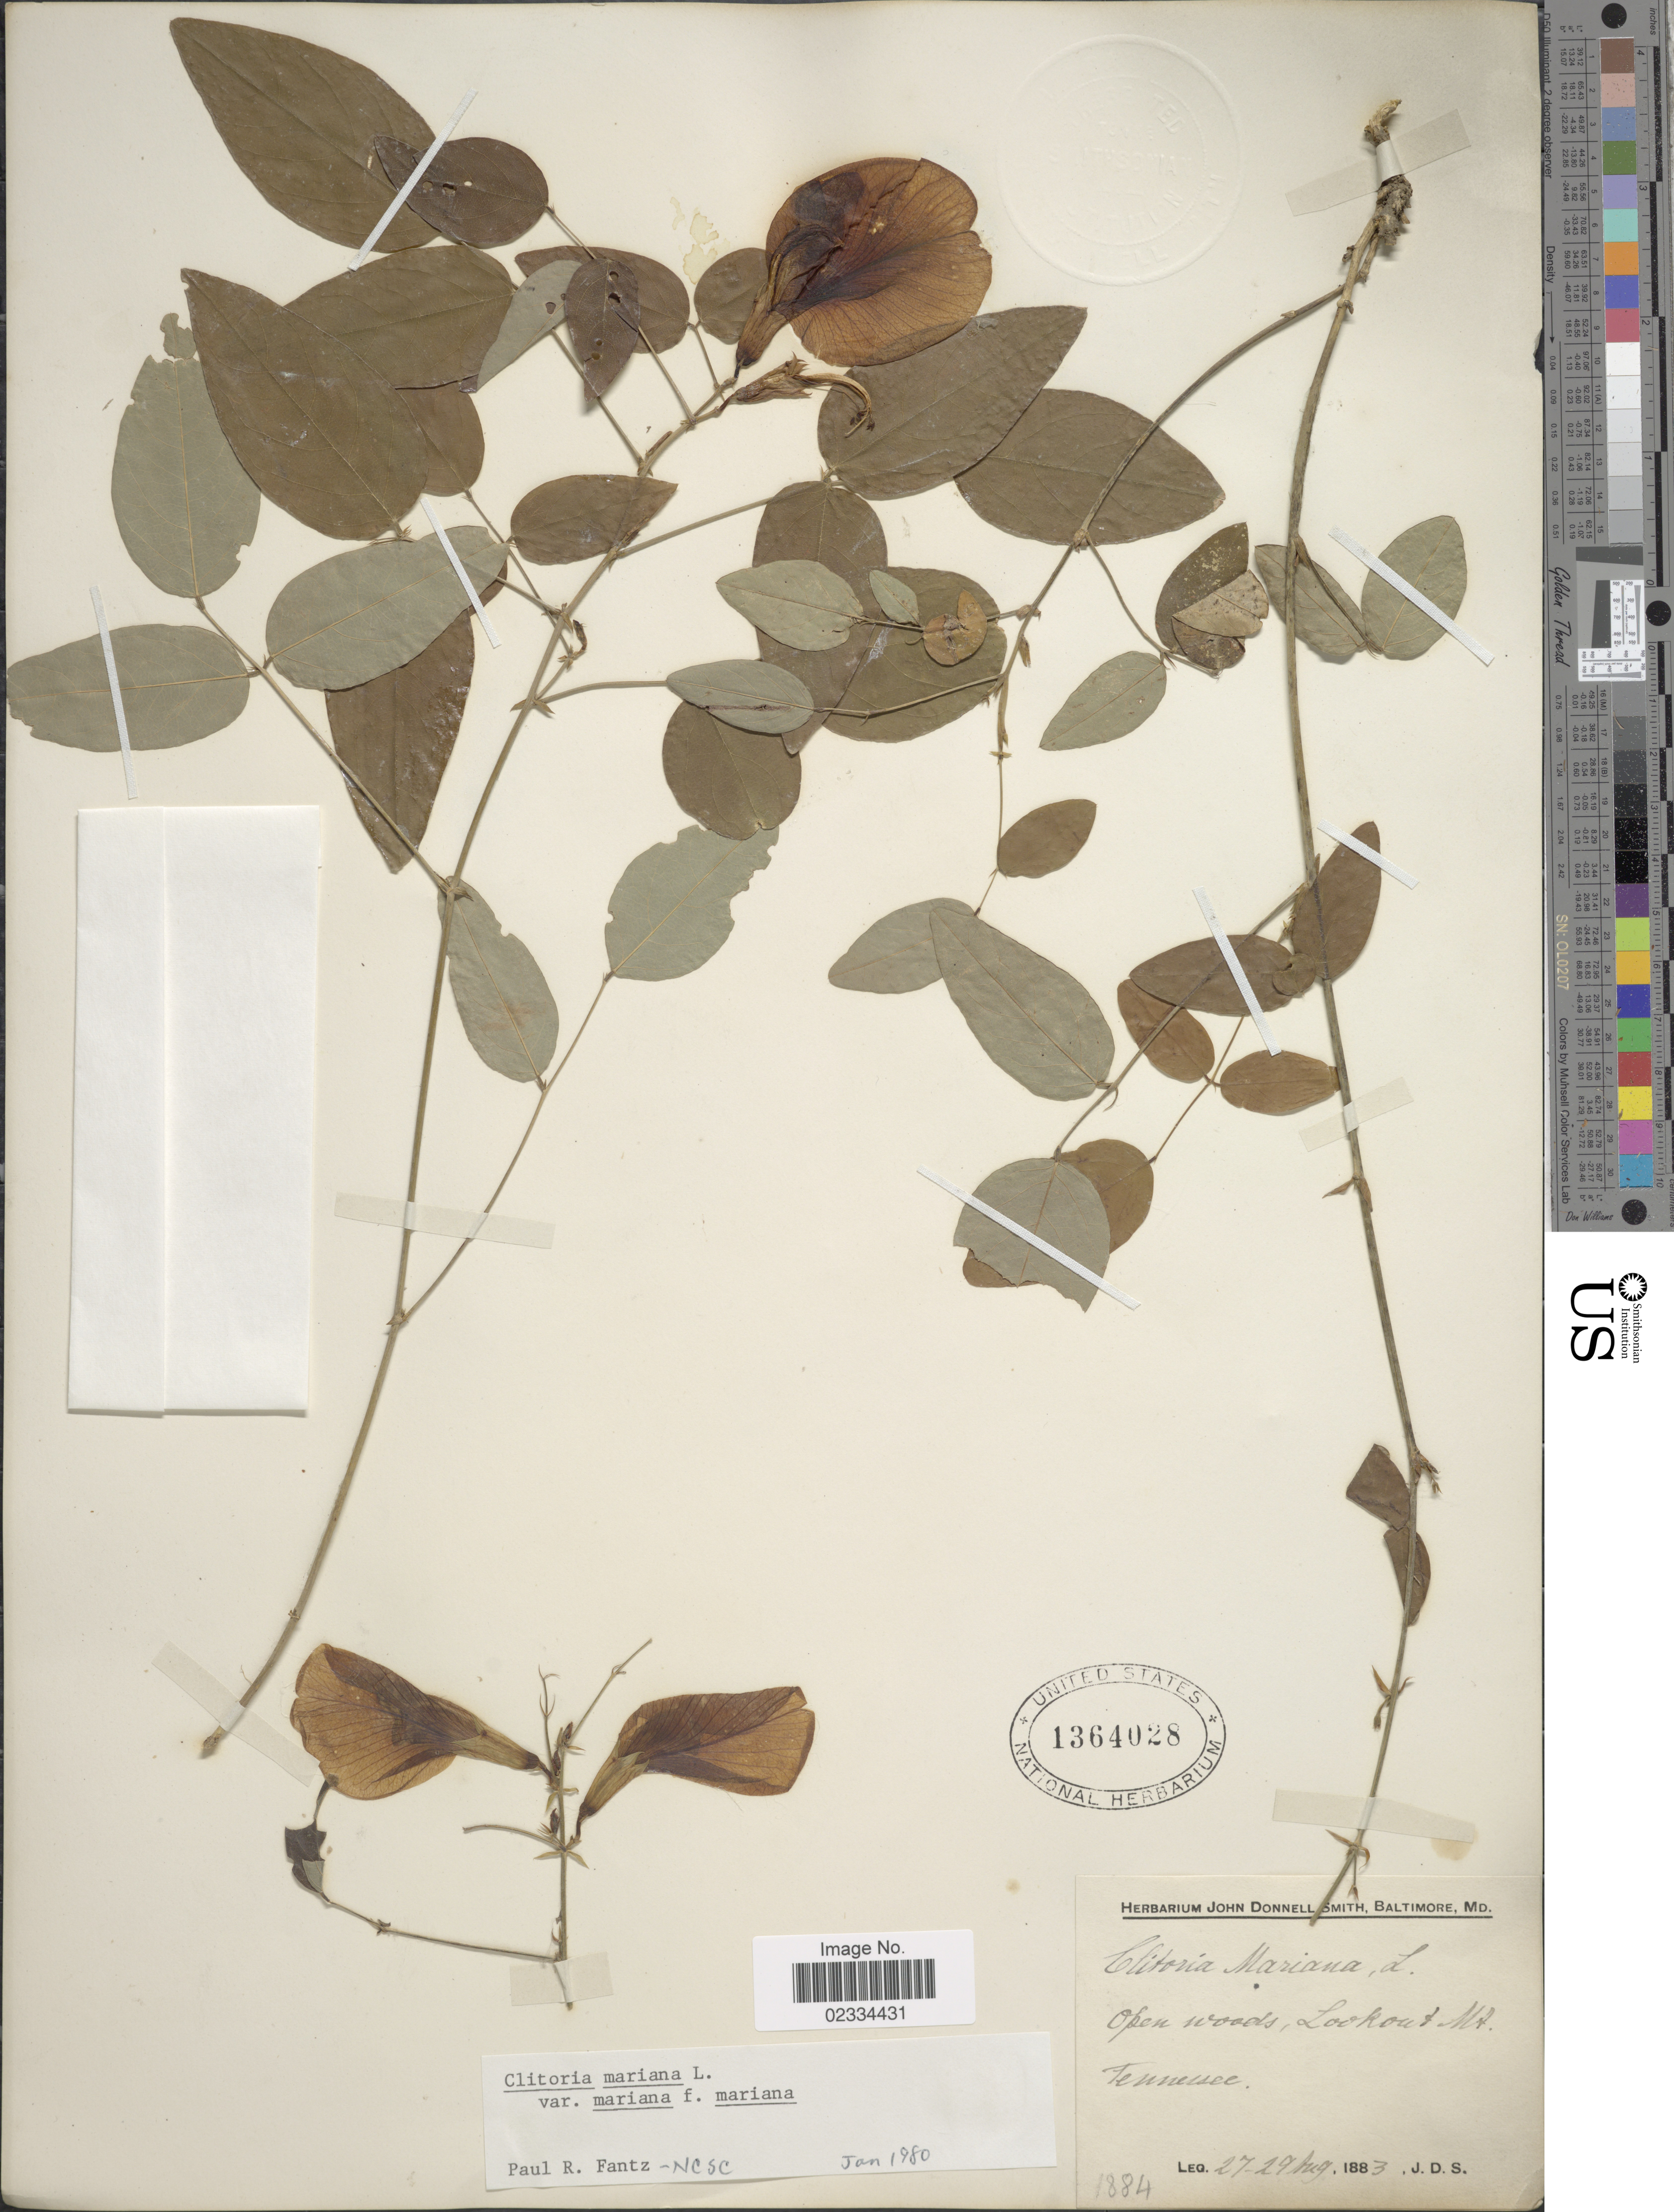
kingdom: Plantae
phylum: Tracheophyta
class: Magnoliopsida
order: Fabales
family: Fabaceae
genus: Clitoria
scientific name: Clitoria mariana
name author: L.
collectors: J. Donnell Smith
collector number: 1884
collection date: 1883-08-27/1883-08-29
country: United States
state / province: Tennessee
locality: Lookout Mt.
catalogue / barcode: US 1364028